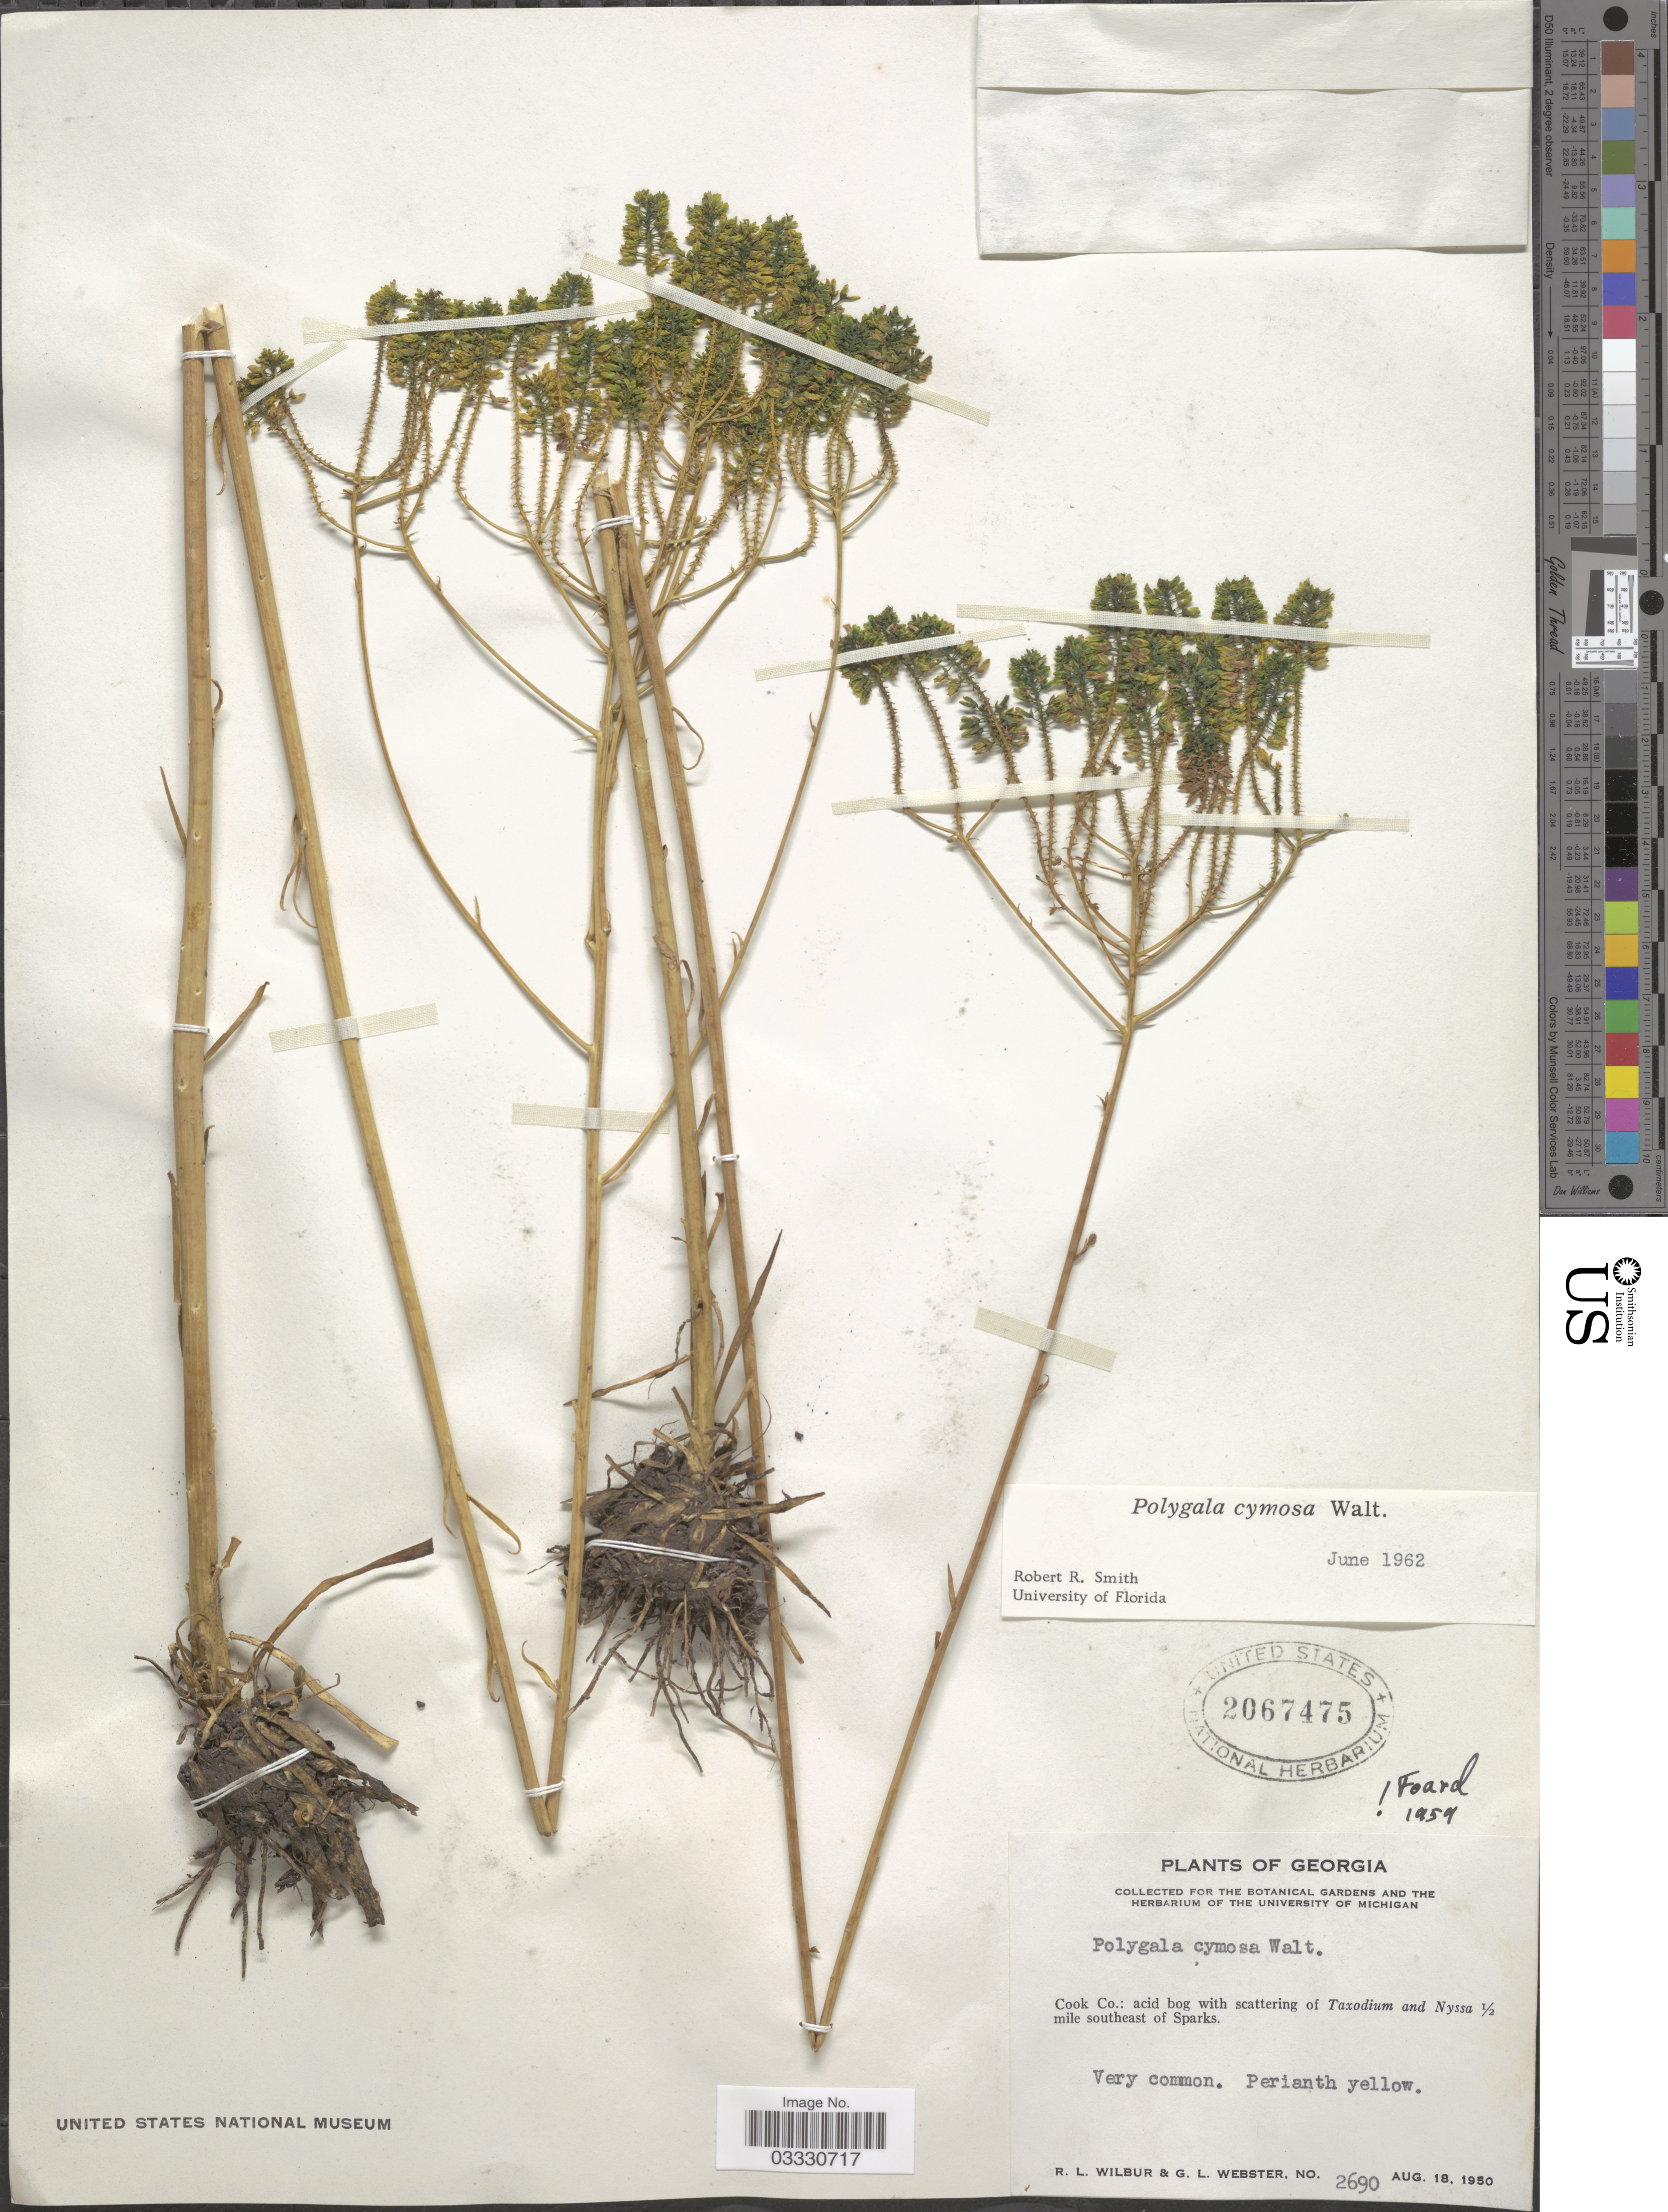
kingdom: Plantae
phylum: Tracheophyta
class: Magnoliopsida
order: Fabales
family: Polygalaceae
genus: Polygala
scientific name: Polygala cymosa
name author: Walter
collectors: R. L. Wilbur & G. L. Webster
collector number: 2690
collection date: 1950-08-18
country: United States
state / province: Georgia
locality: Cook Co.: acid bog with scattering of Taxodium and Nyssa ½ mile southeast of Sparks.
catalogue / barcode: US 2067475